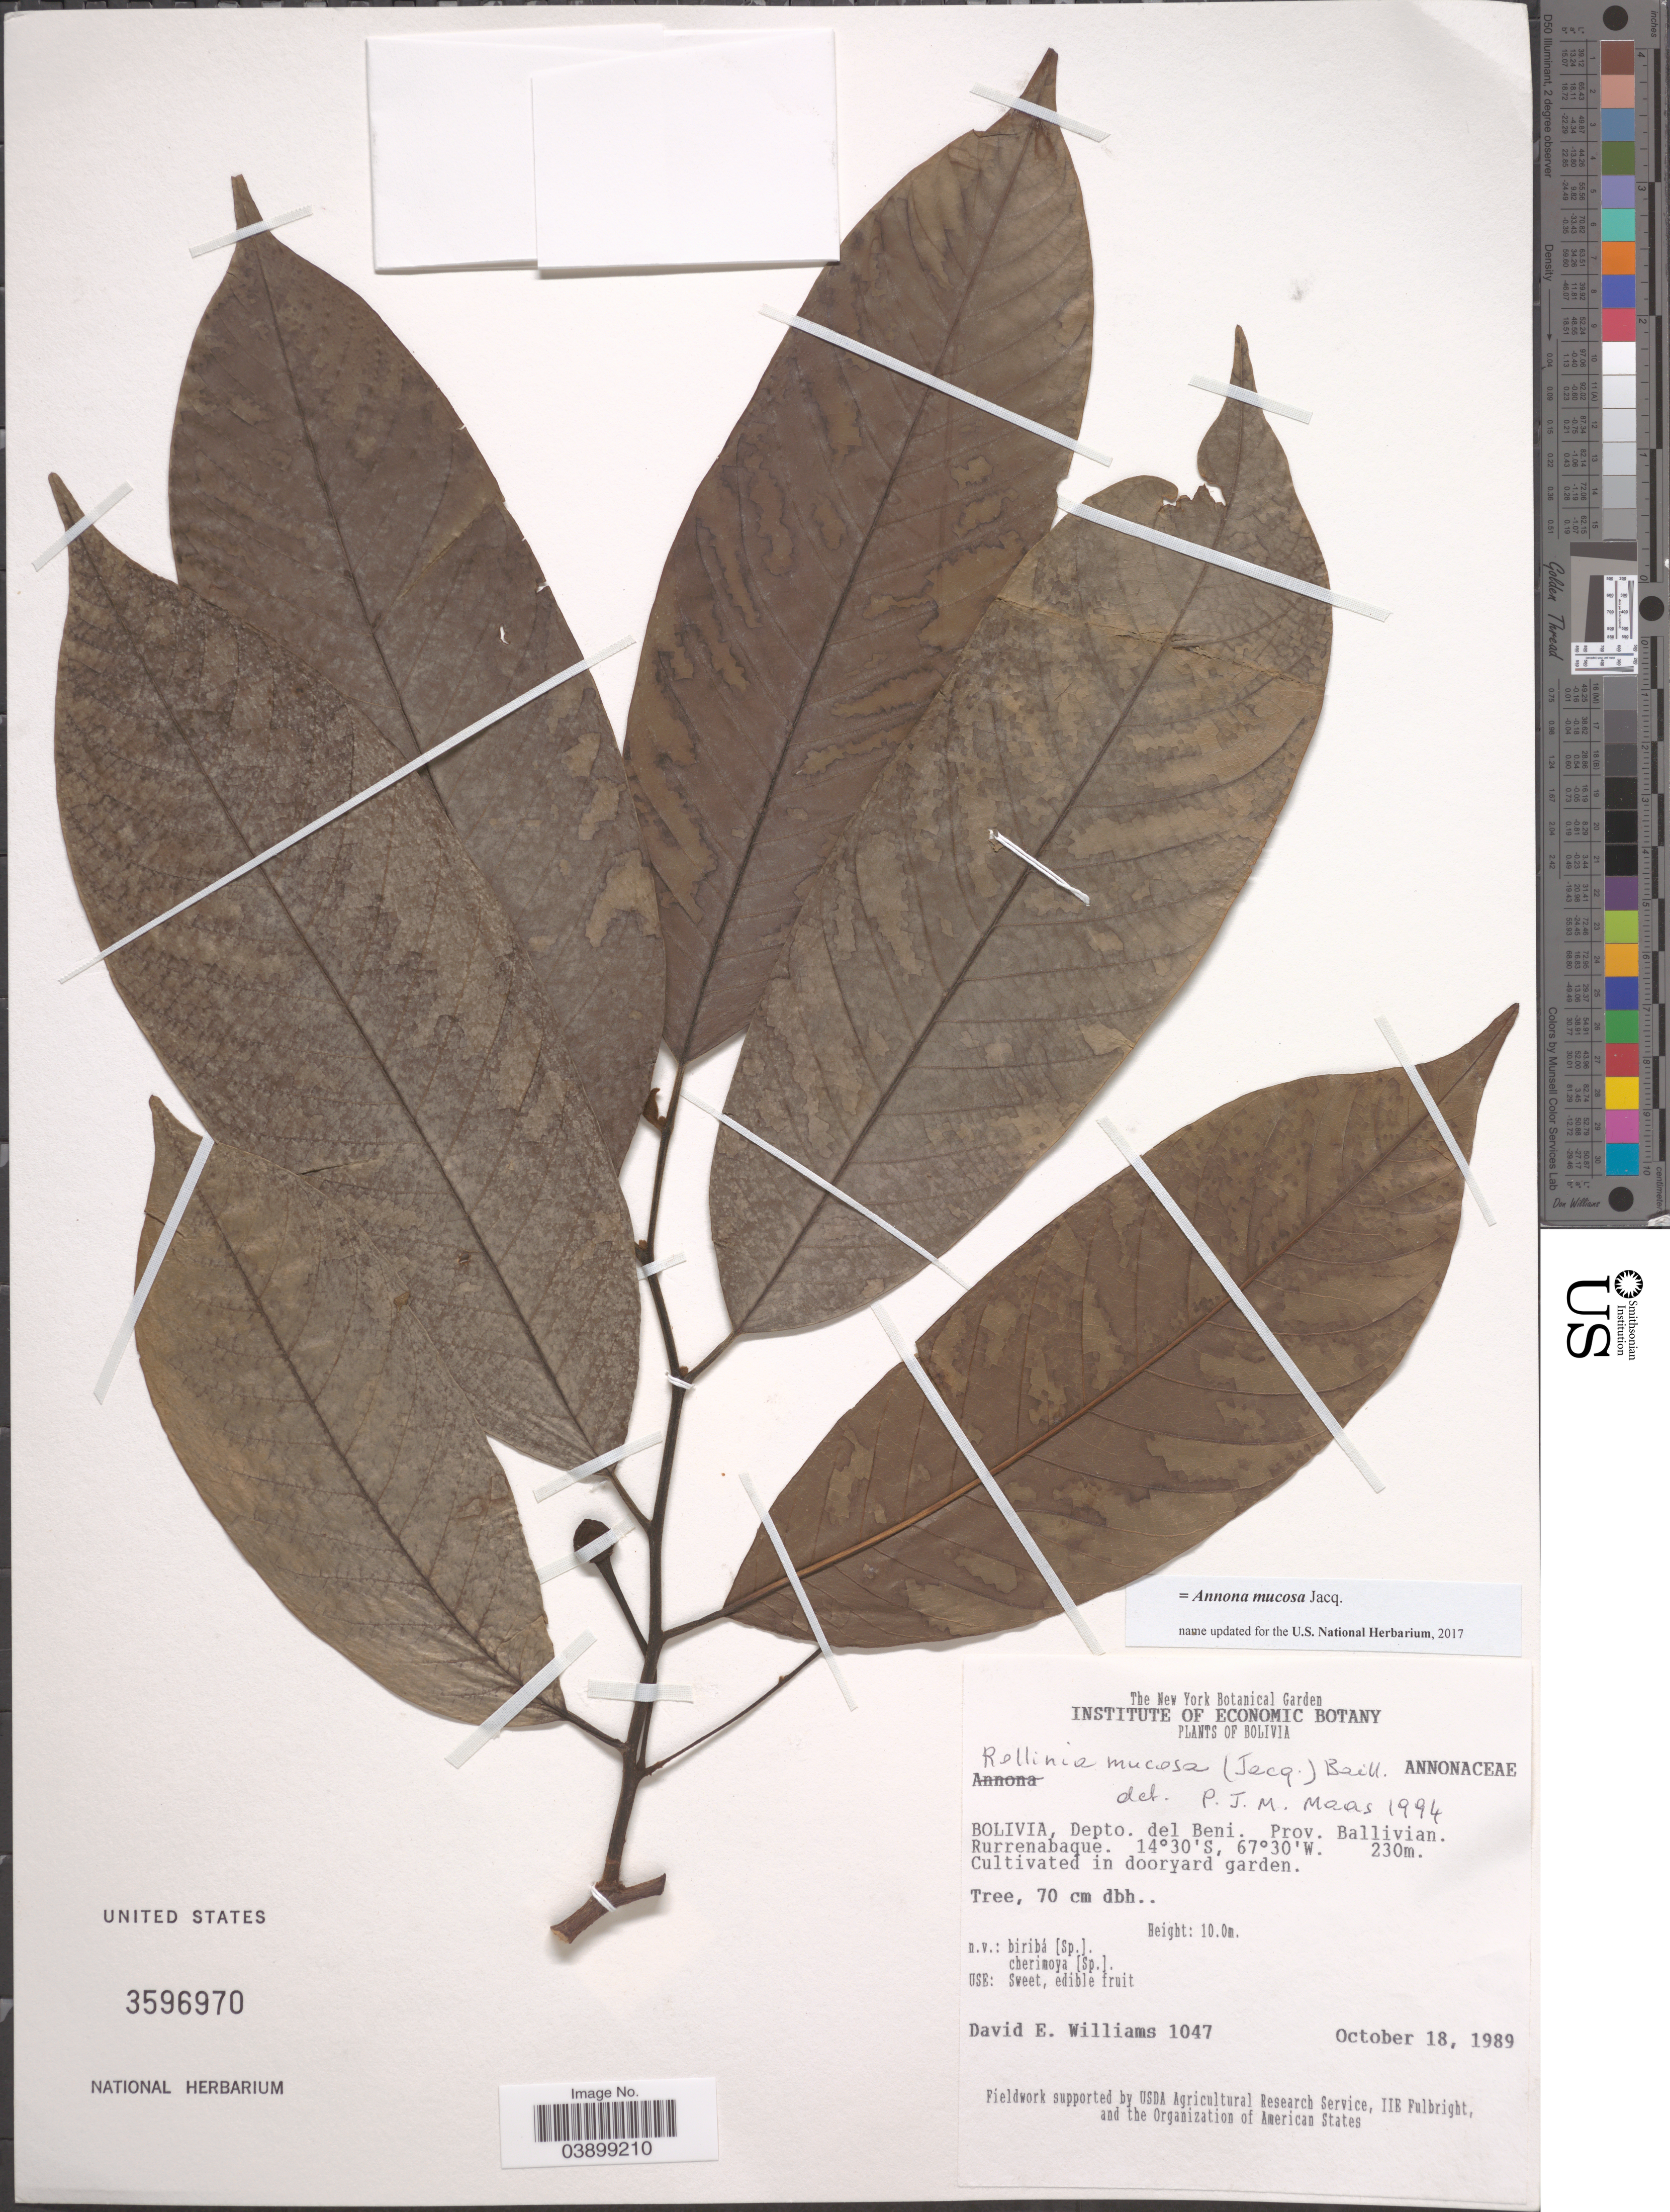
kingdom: Plantae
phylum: Tracheophyta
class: Magnoliopsida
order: Magnoliales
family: Annonaceae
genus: Annona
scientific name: Annona mucosa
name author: Jacq.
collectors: D. E. Williams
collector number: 1047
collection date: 1989-10-18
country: Bolivia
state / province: Beni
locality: Depto. del Beni. Prov. Ballivian. Rurrenabaque.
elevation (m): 230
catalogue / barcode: US 3596970